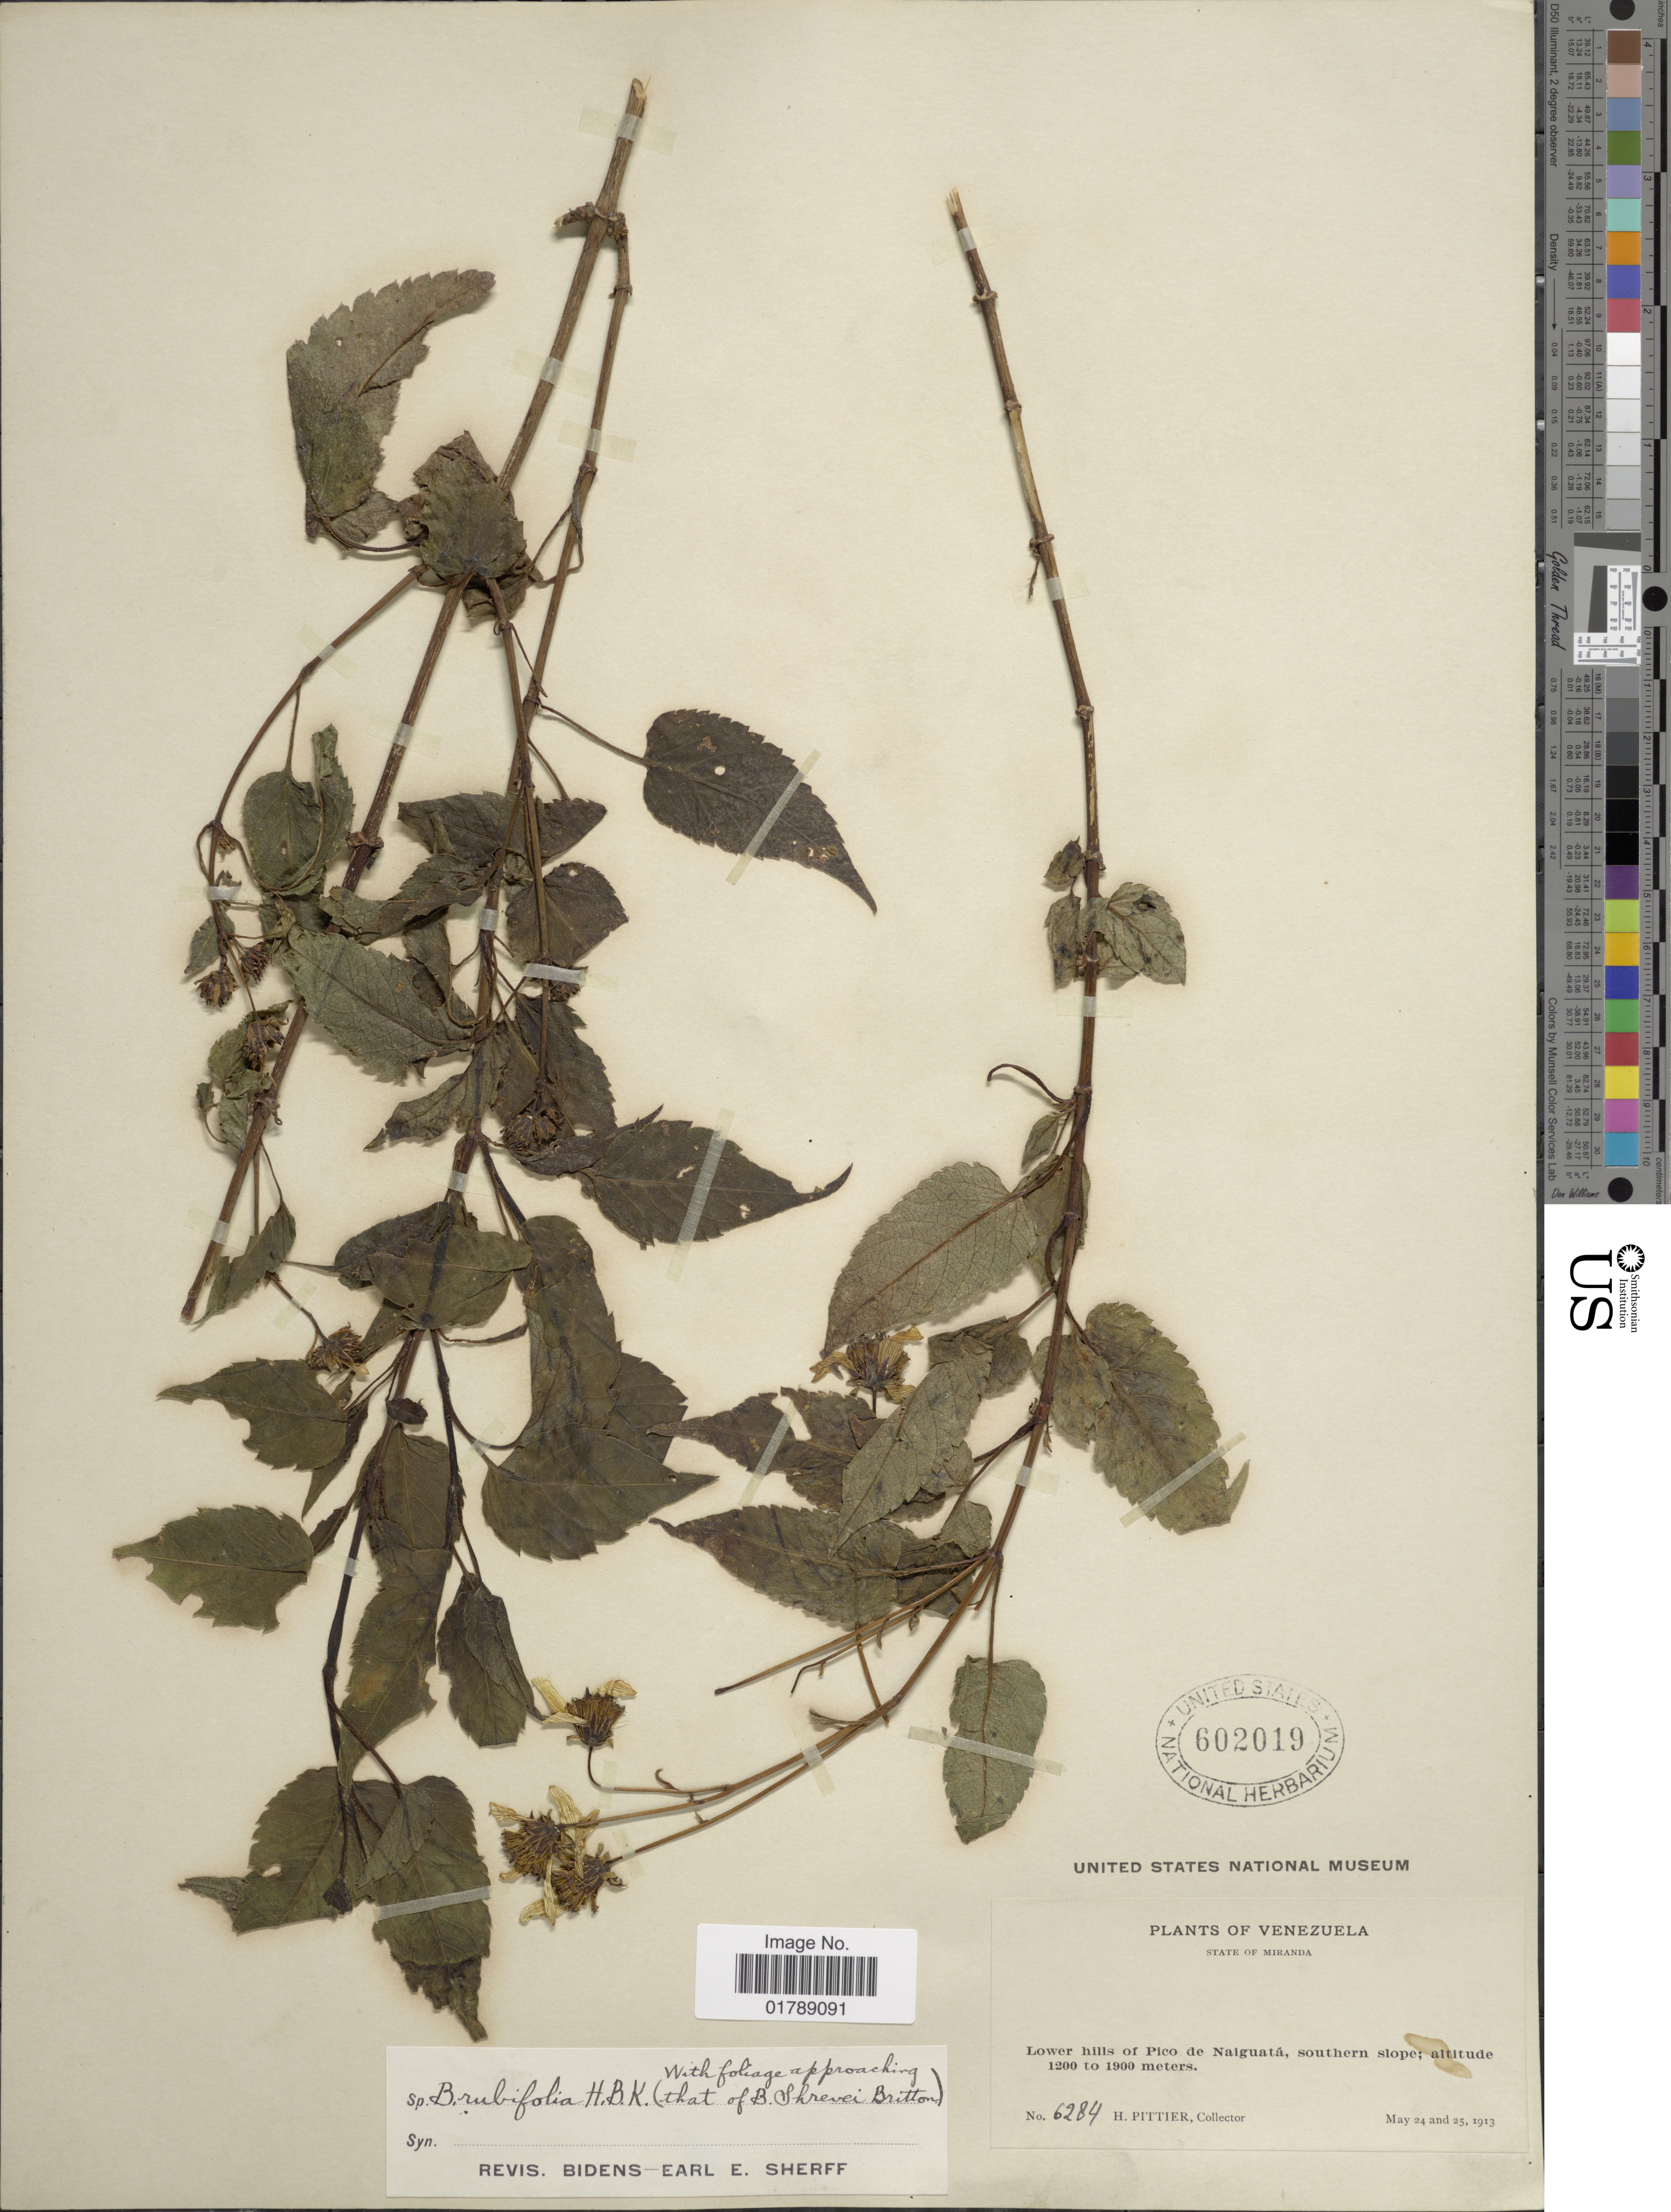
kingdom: Plantae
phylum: Tracheophyta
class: Magnoliopsida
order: Asterales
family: Asteraceae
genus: Bidens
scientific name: Bidens squarrosa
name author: Kunth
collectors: H. F. Pittier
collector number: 6284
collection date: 1913-05-24/1913-05-25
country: Venezuela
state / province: Miranda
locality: Lower hills of Pico de Naiguatá, southern slope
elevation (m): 1200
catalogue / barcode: US 602019